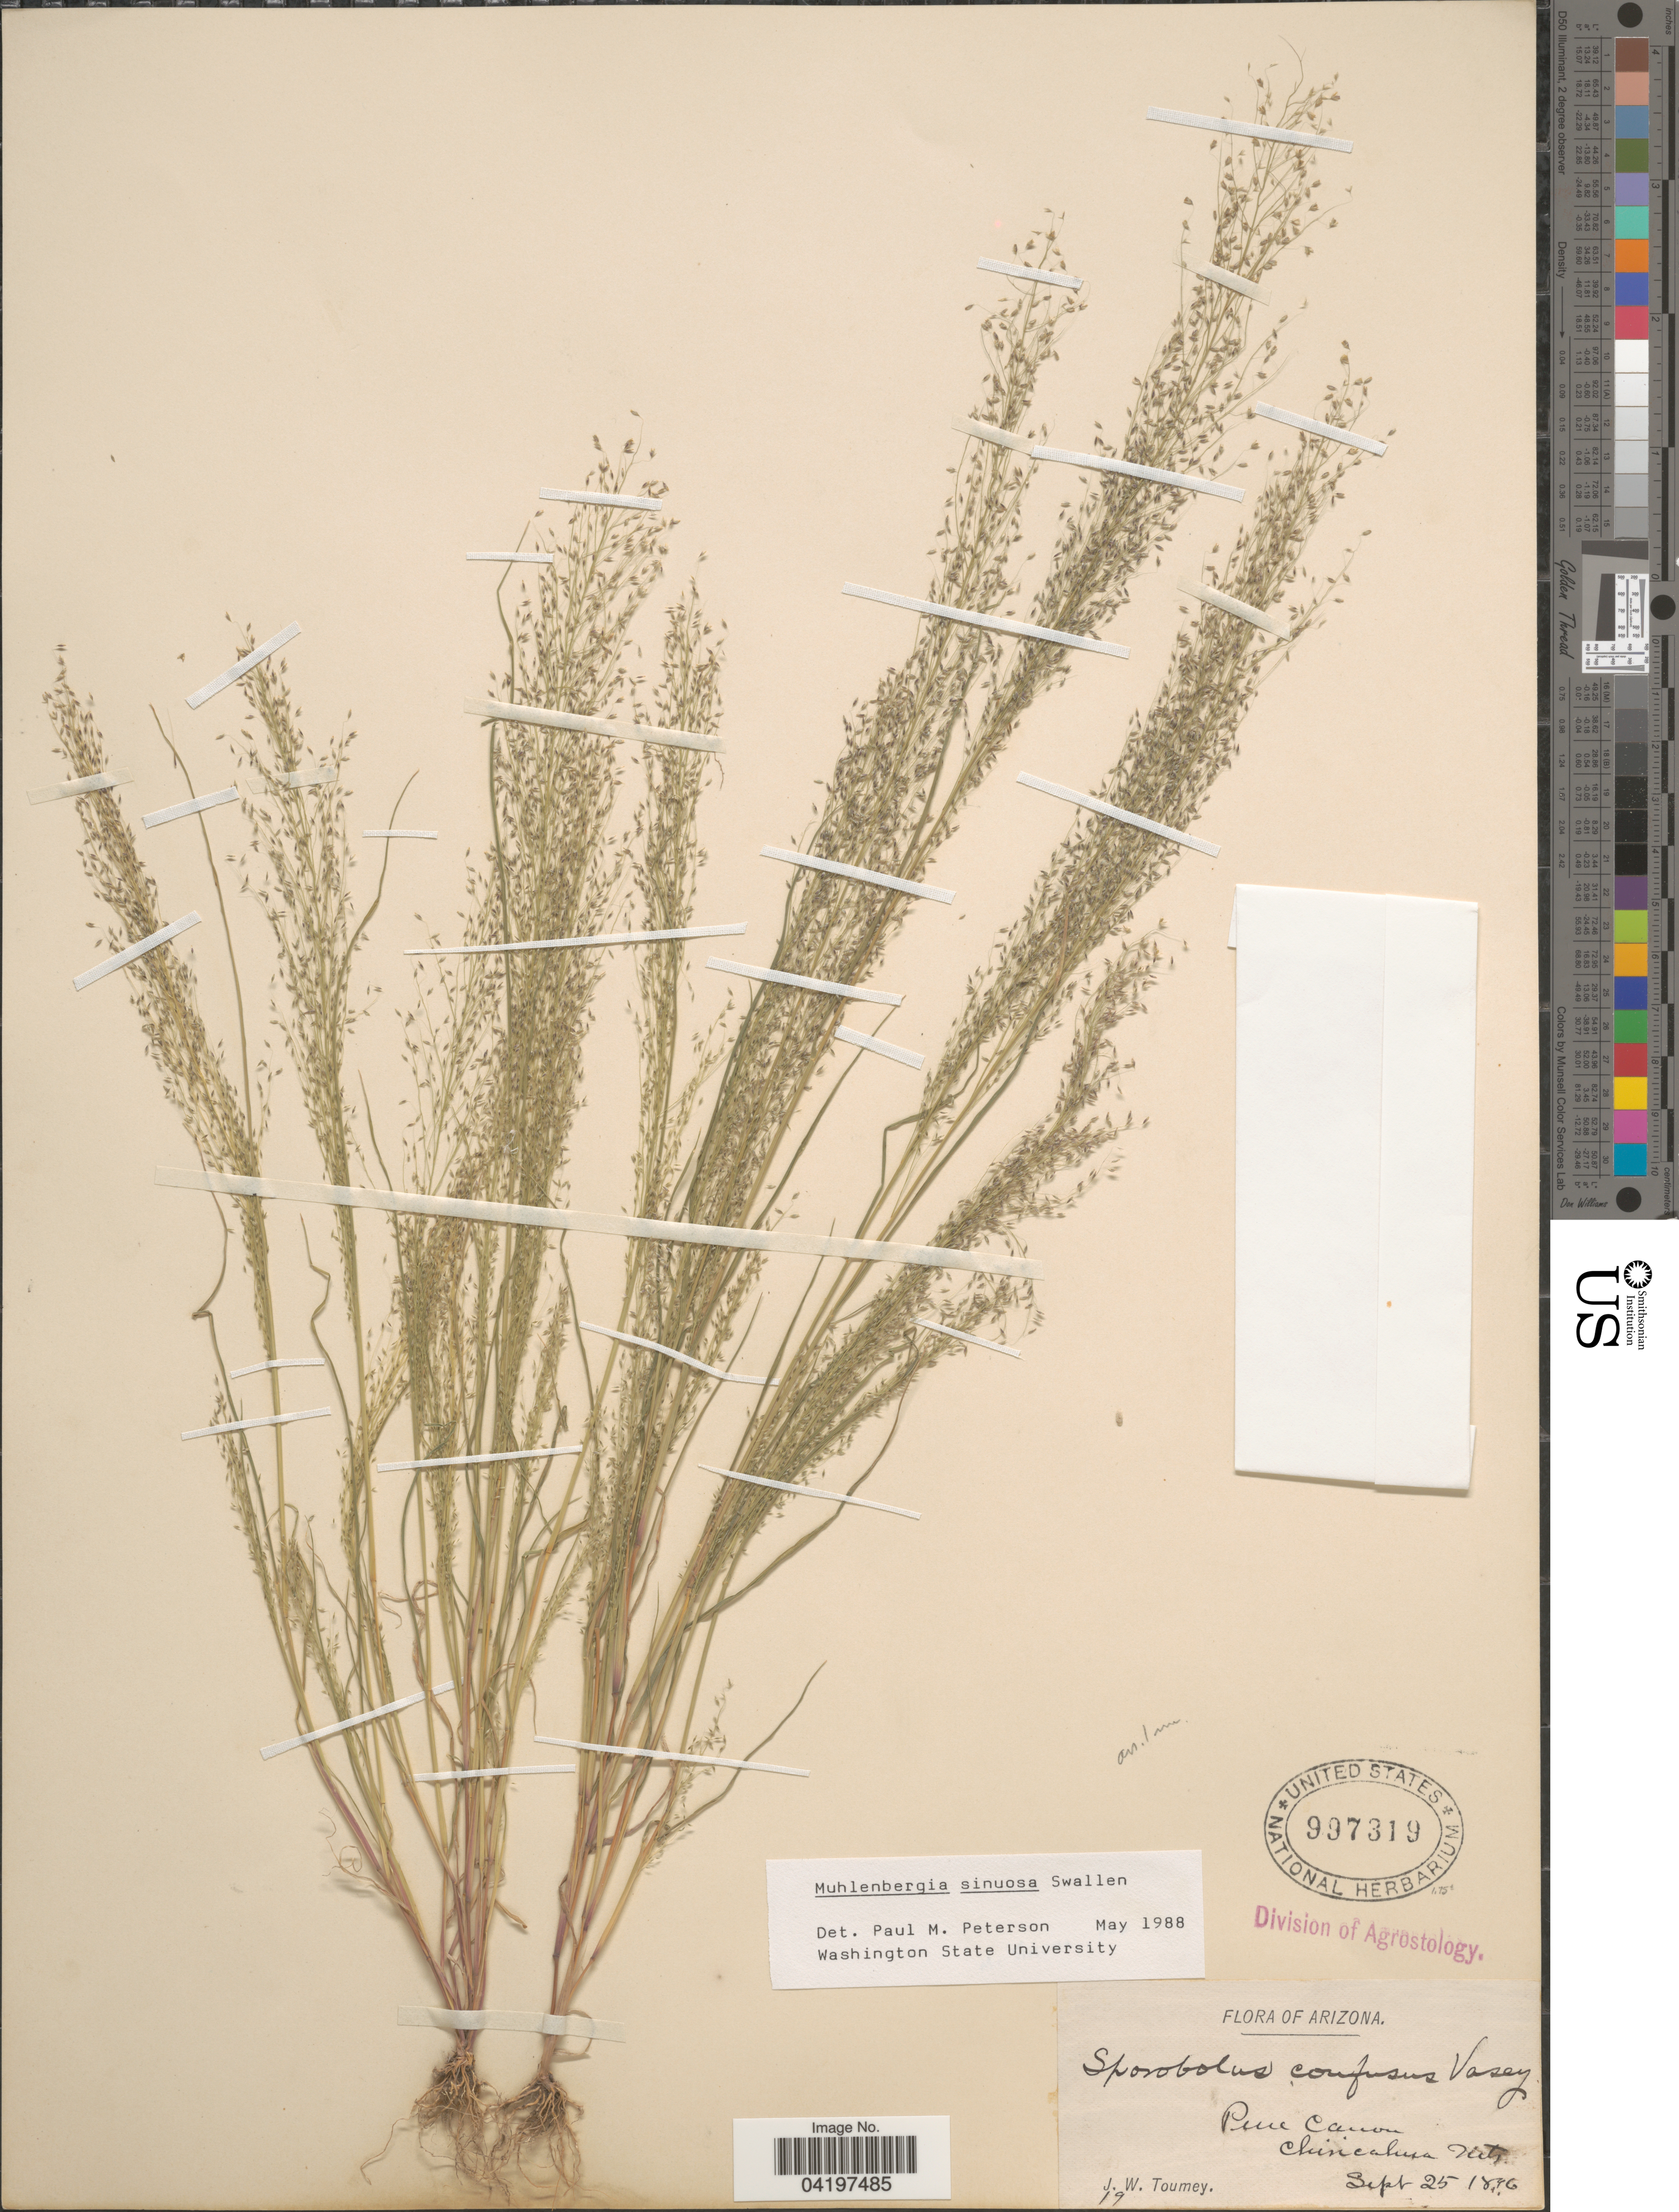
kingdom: Plantae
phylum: Tracheophyta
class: Liliopsida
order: Poales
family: Poaceae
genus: Muhlenbergia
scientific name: Muhlenbergia sinuosa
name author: Swallen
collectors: J. W. Toumey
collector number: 19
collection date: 1896-09-25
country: United States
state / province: Arizona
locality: Pine Canon. Chiricahua Mts.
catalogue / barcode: US 997319